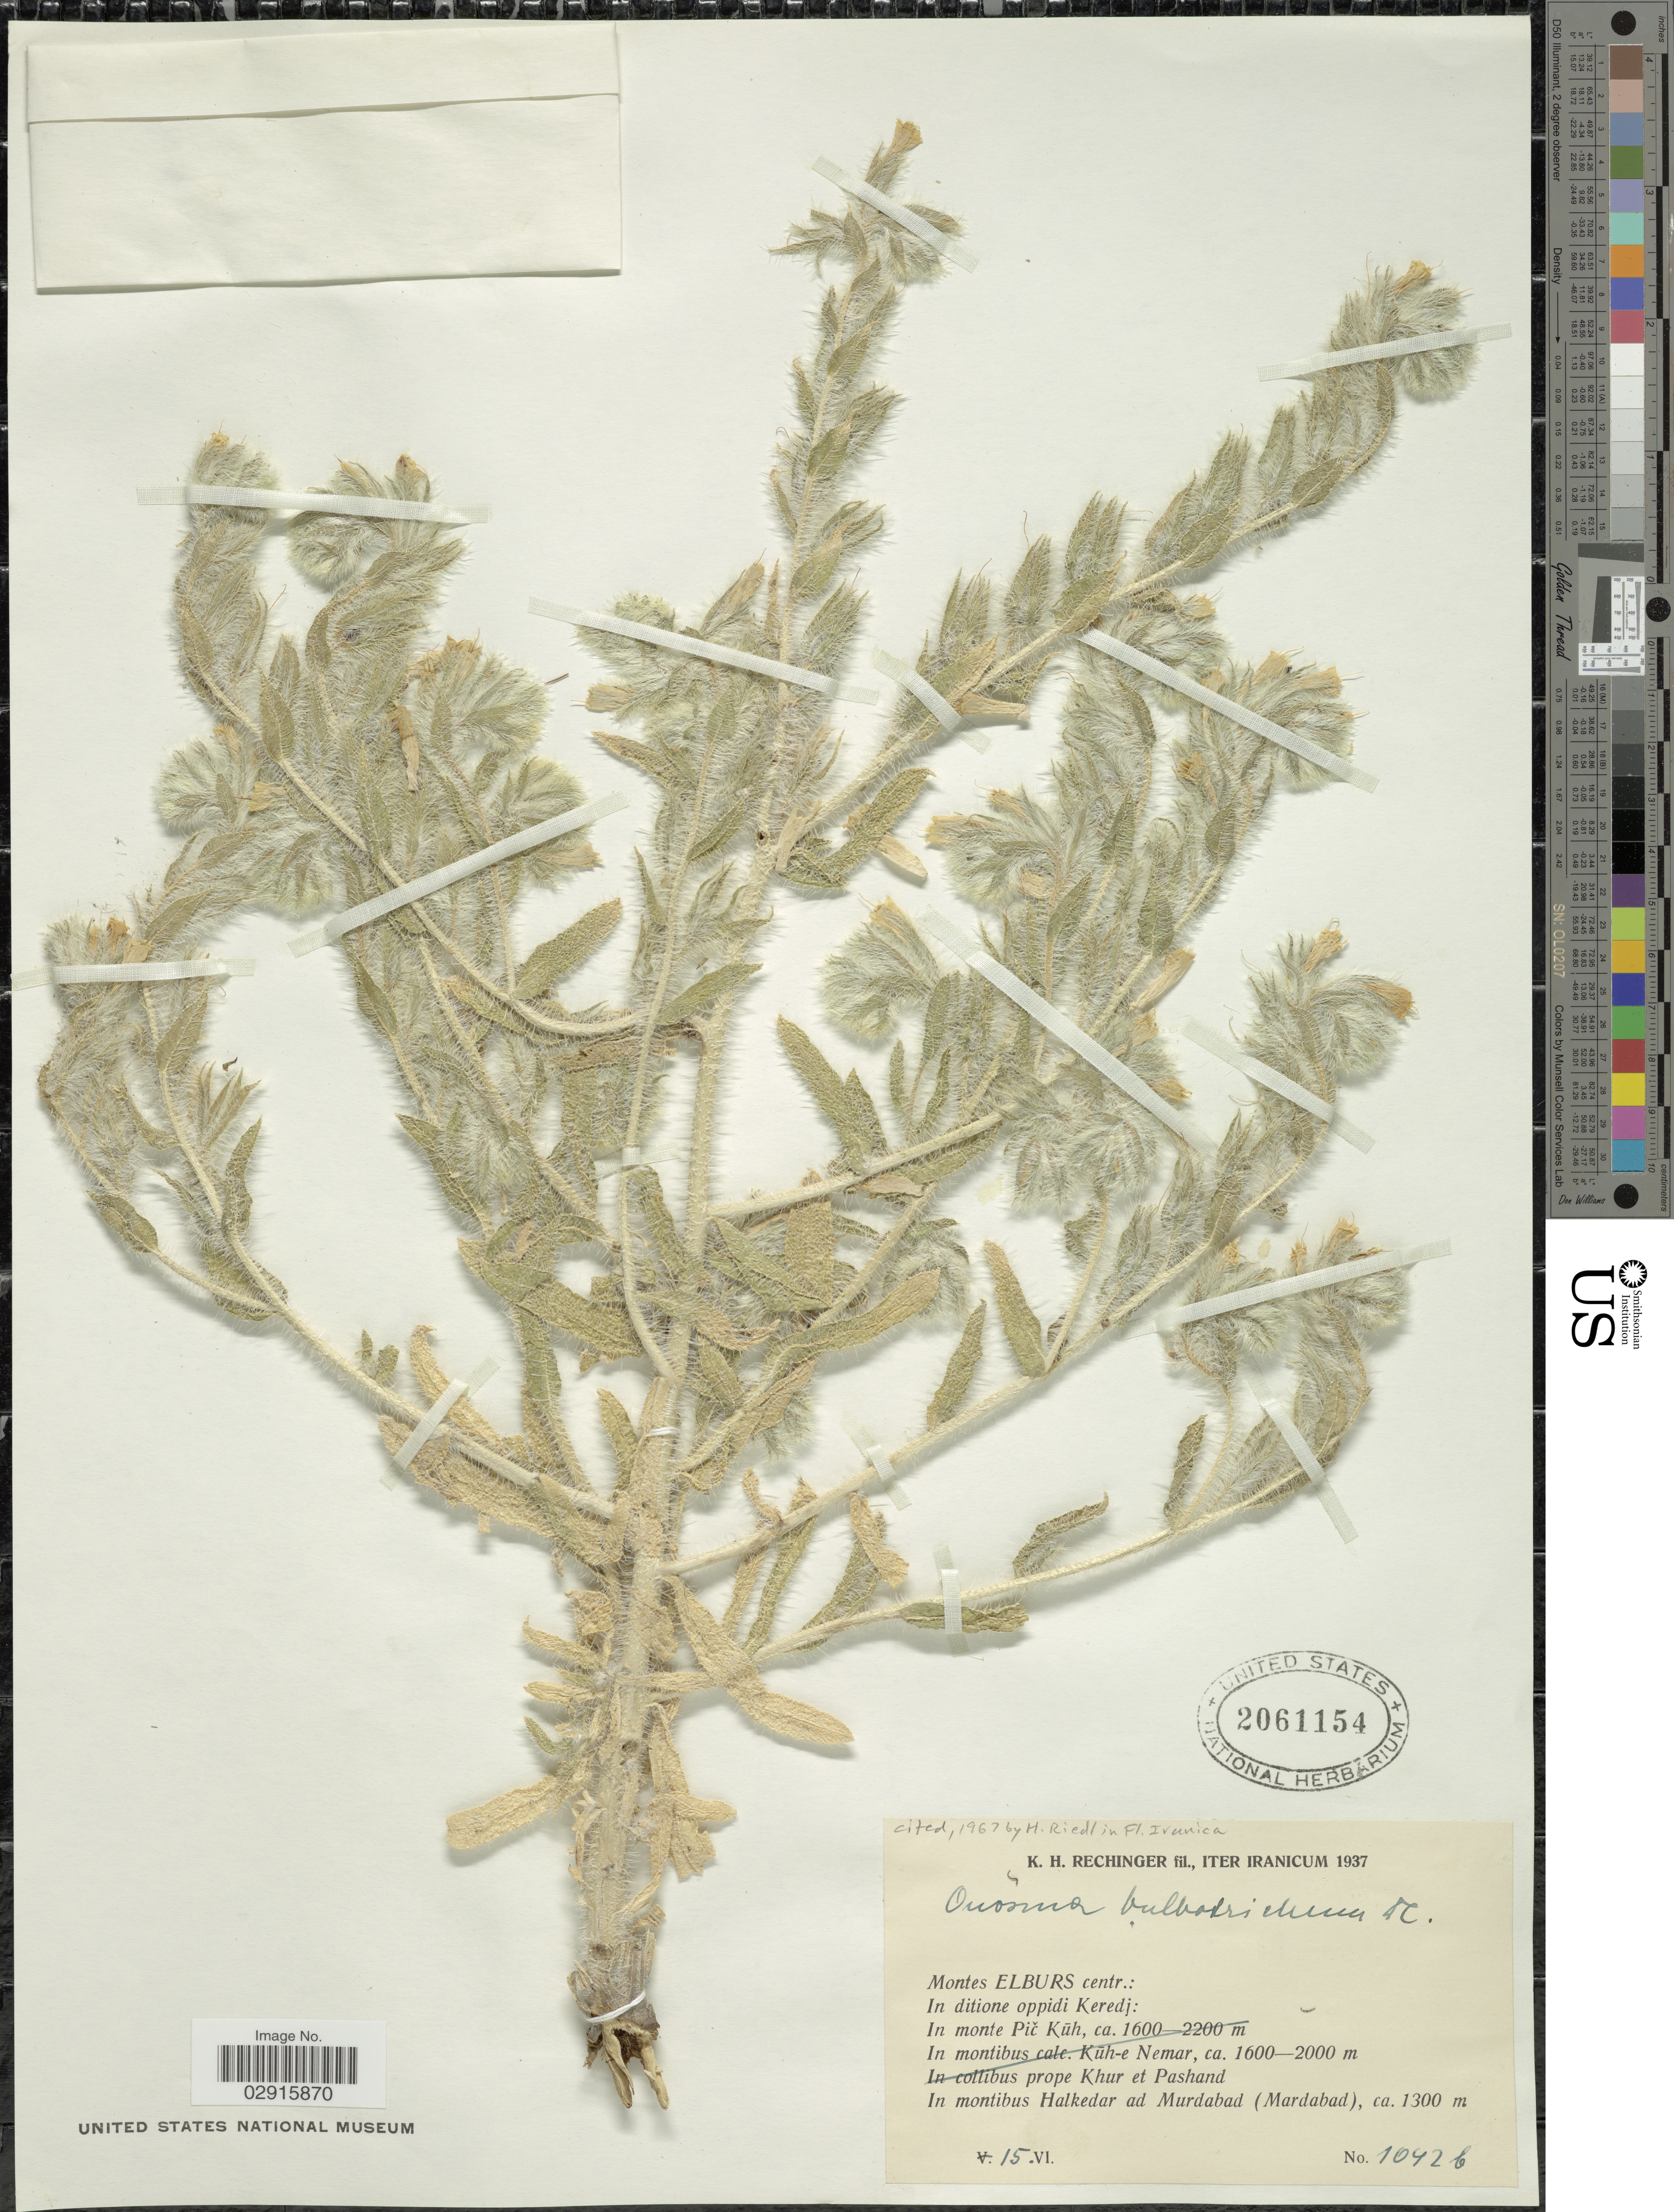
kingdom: Plantae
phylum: Tracheophyta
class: Magnoliopsida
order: Boraginales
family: Boraginaceae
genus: Onosma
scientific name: Onosma bulbotrichum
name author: DC.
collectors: K. H. Rechinger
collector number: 1042b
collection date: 1937-06-15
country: Iran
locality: Montes Elburs centr., In ditione oppidi Keredj, in montibus Halkedar ad Murdabad (Mardabad).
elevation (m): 1300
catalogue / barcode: US 2061154